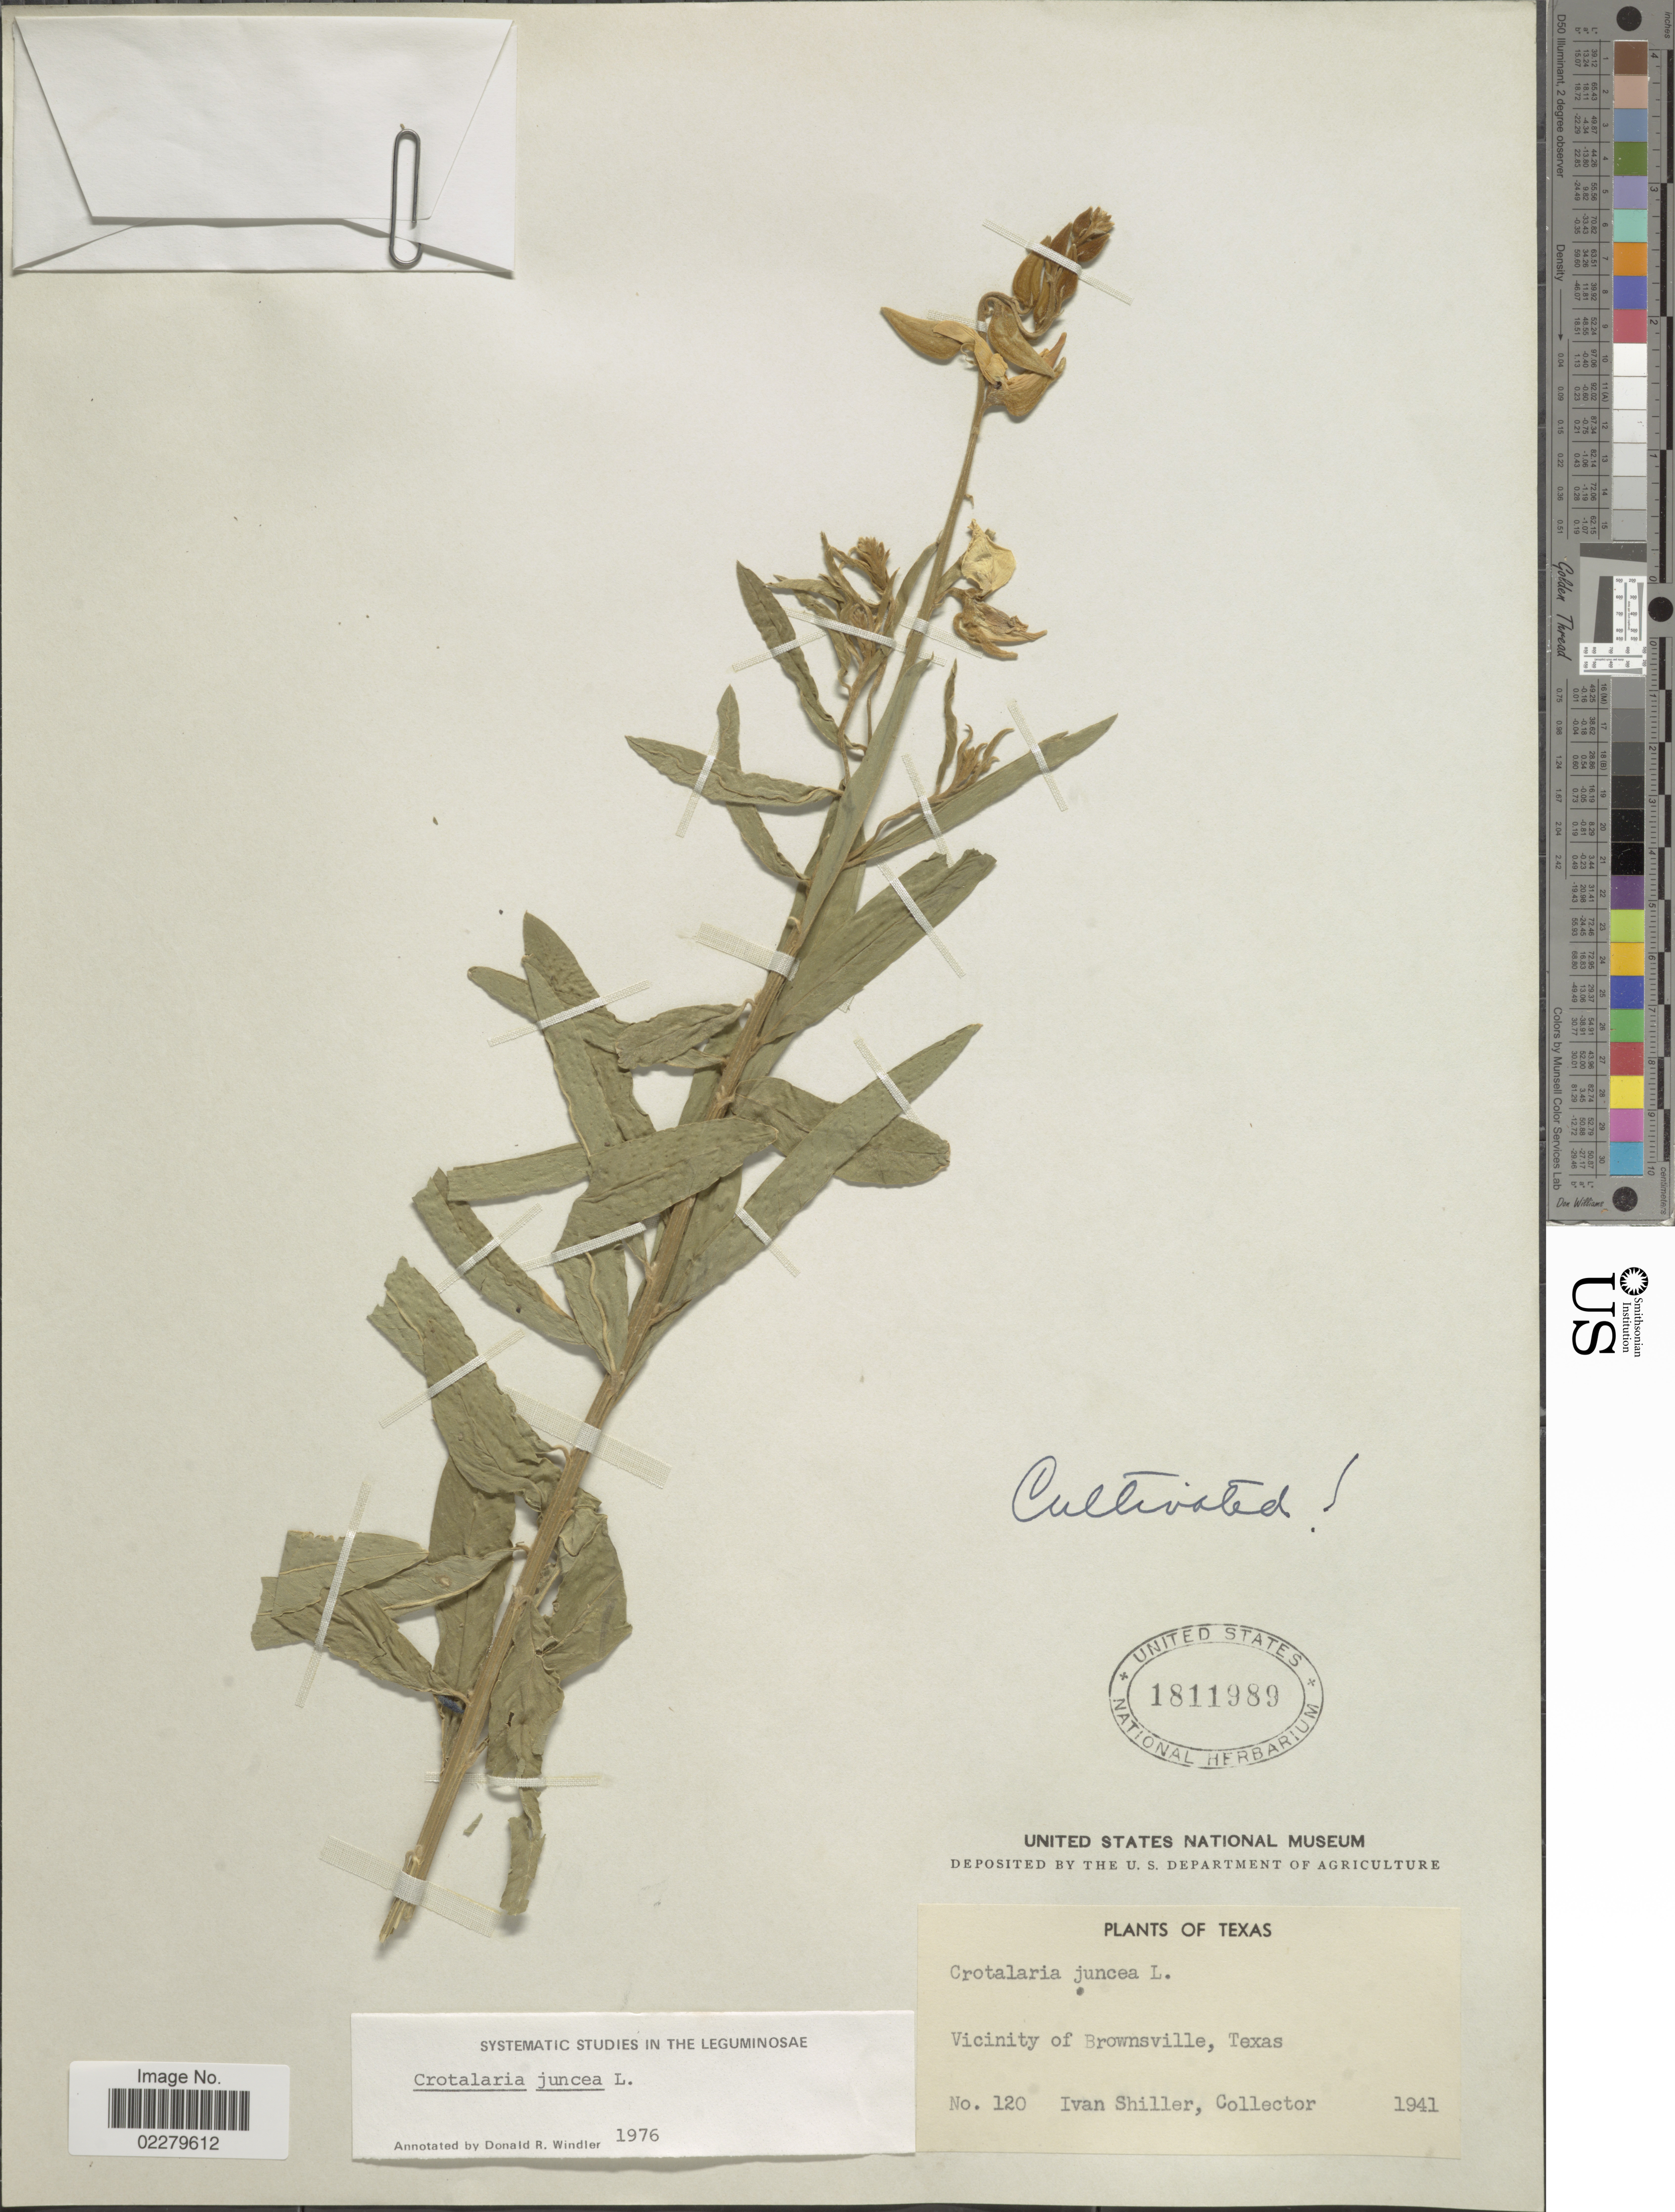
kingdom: Plantae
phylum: Tracheophyta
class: Magnoliopsida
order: Fabales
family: Fabaceae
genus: Crotalaria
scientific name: Crotalaria juncea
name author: L.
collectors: I. Shiller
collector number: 120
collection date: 1941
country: United States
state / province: Texas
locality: Vicinity of Brownsville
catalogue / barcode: US 1811989